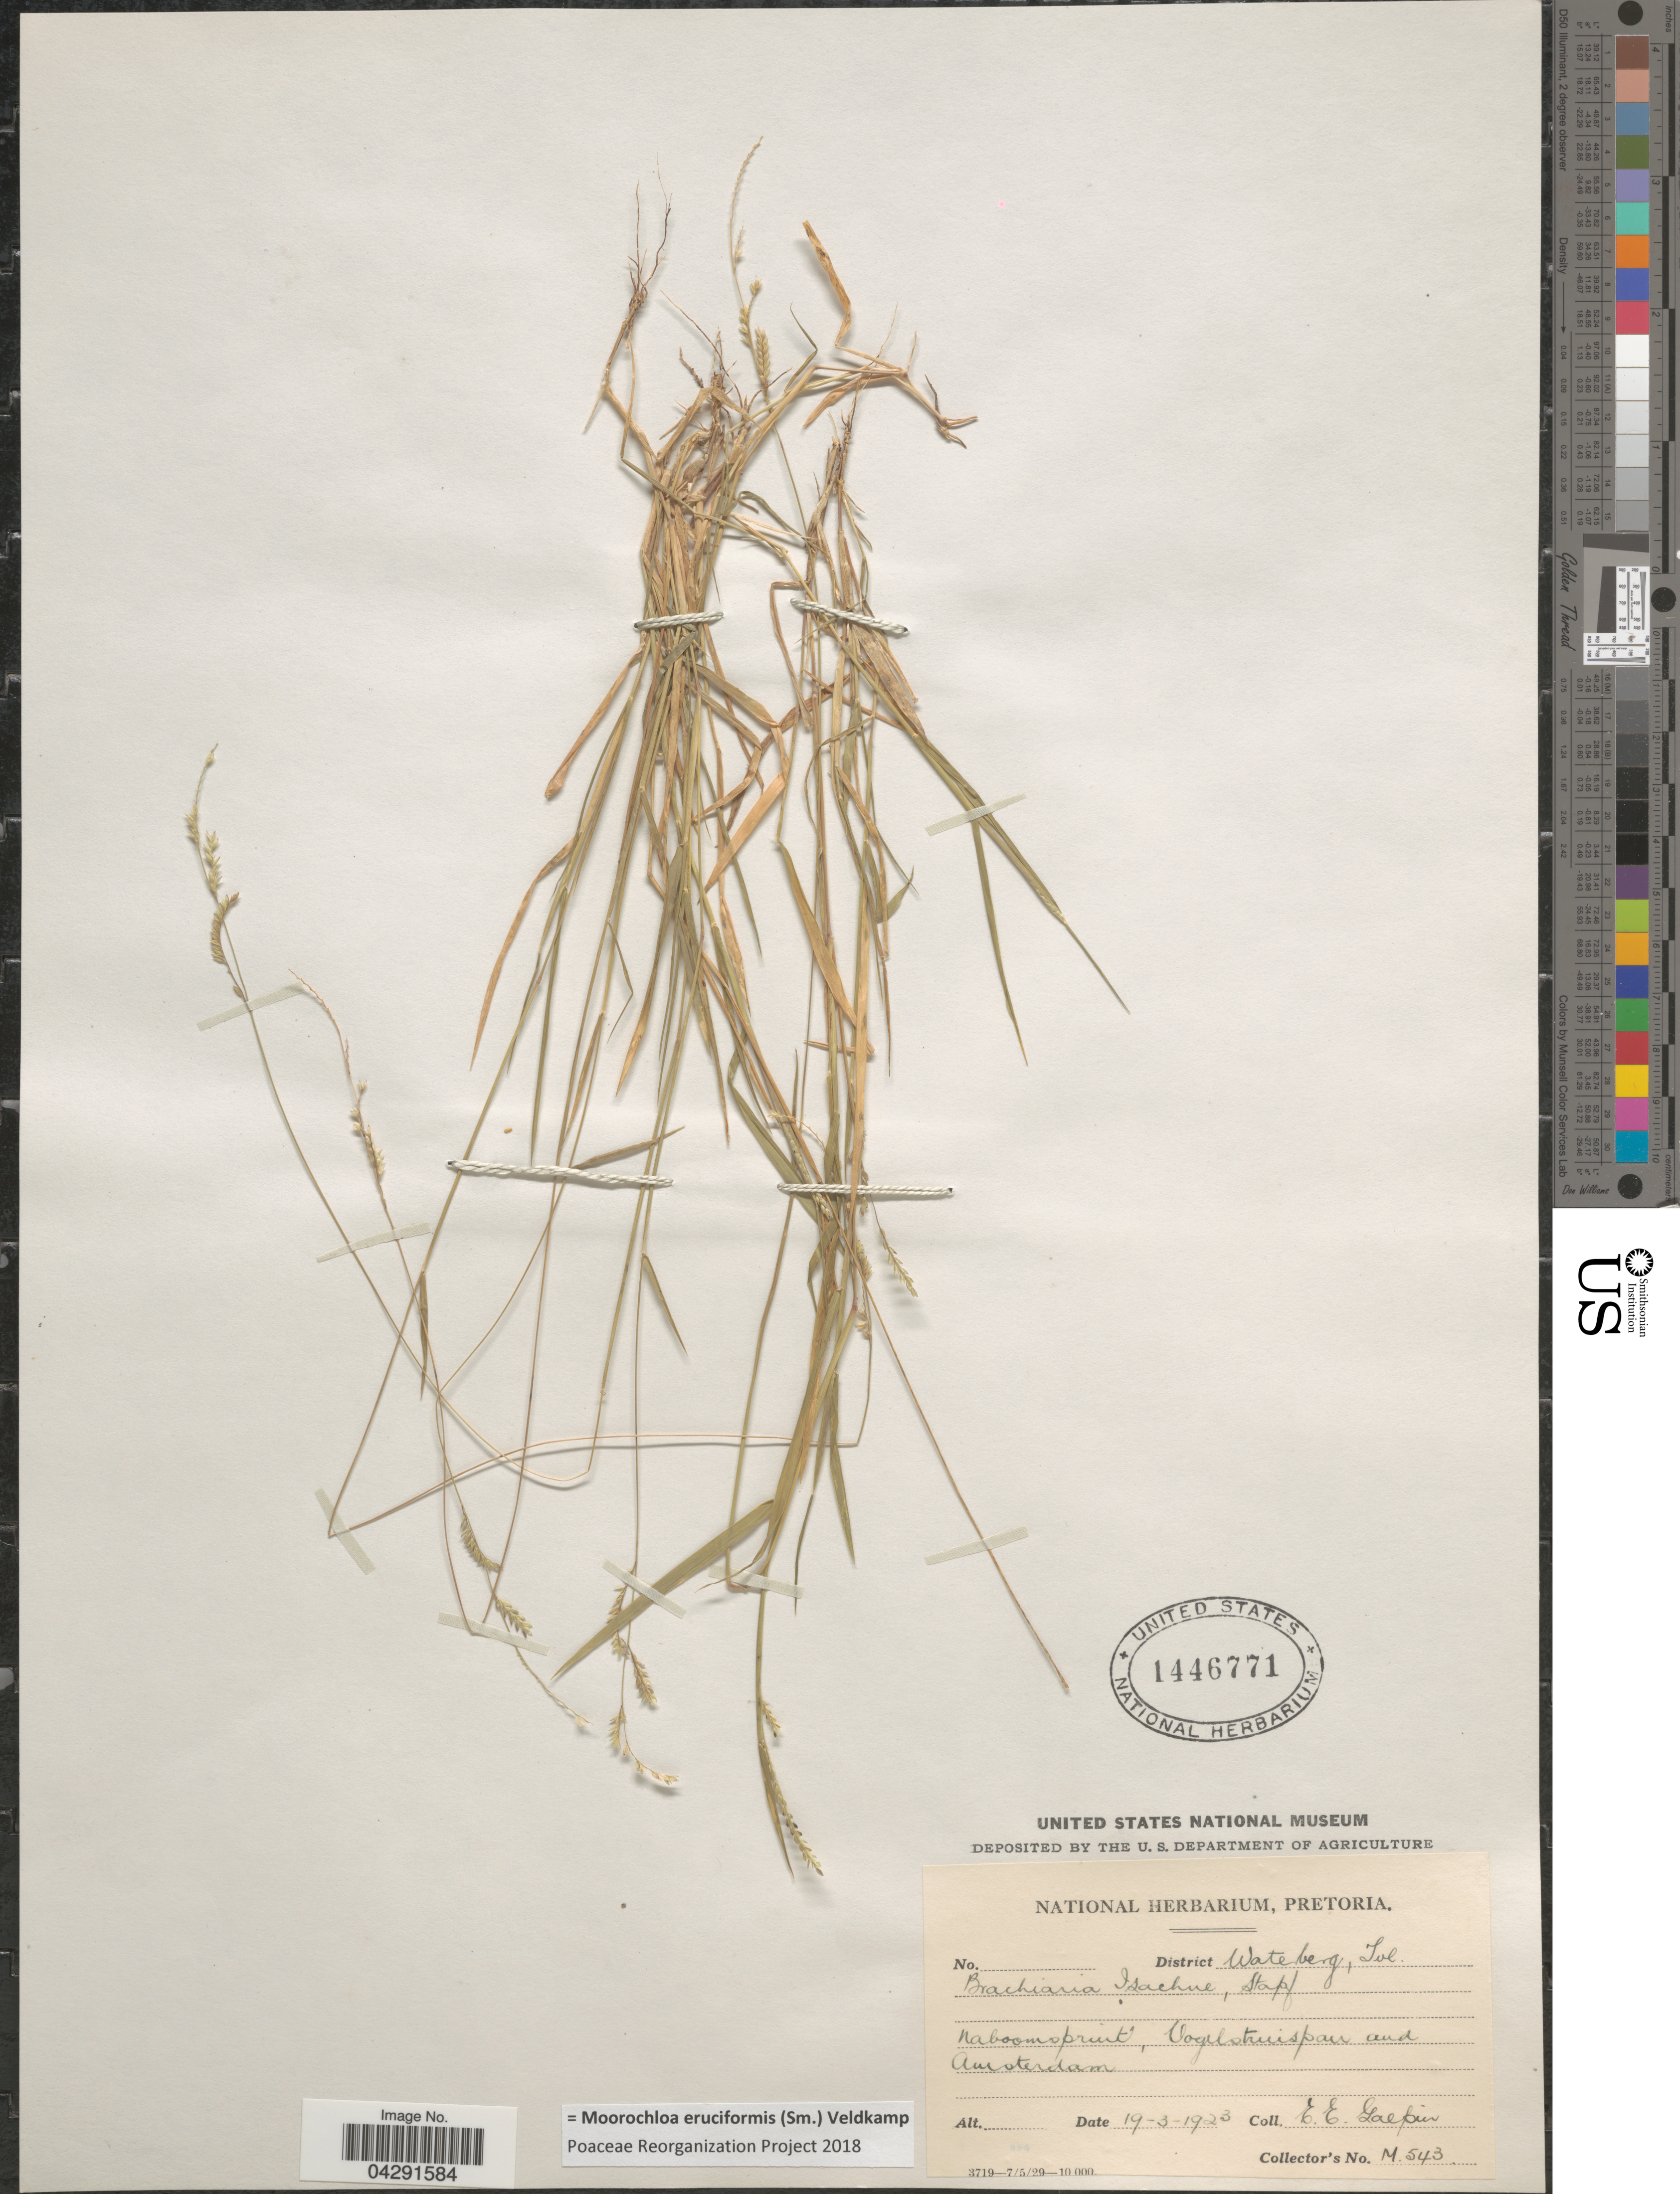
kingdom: Plantae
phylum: Tracheophyta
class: Liliopsida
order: Poales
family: Poaceae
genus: Moorochloa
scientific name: Moorochloa eruciformis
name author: (Sm.) Veldkamp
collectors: E. Galpin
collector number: M543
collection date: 1923-03-19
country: South Africa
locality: District Waterberg, Tvl. Naboomsprint, Vogelstruispan and Amsterdam.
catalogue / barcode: US 1446771